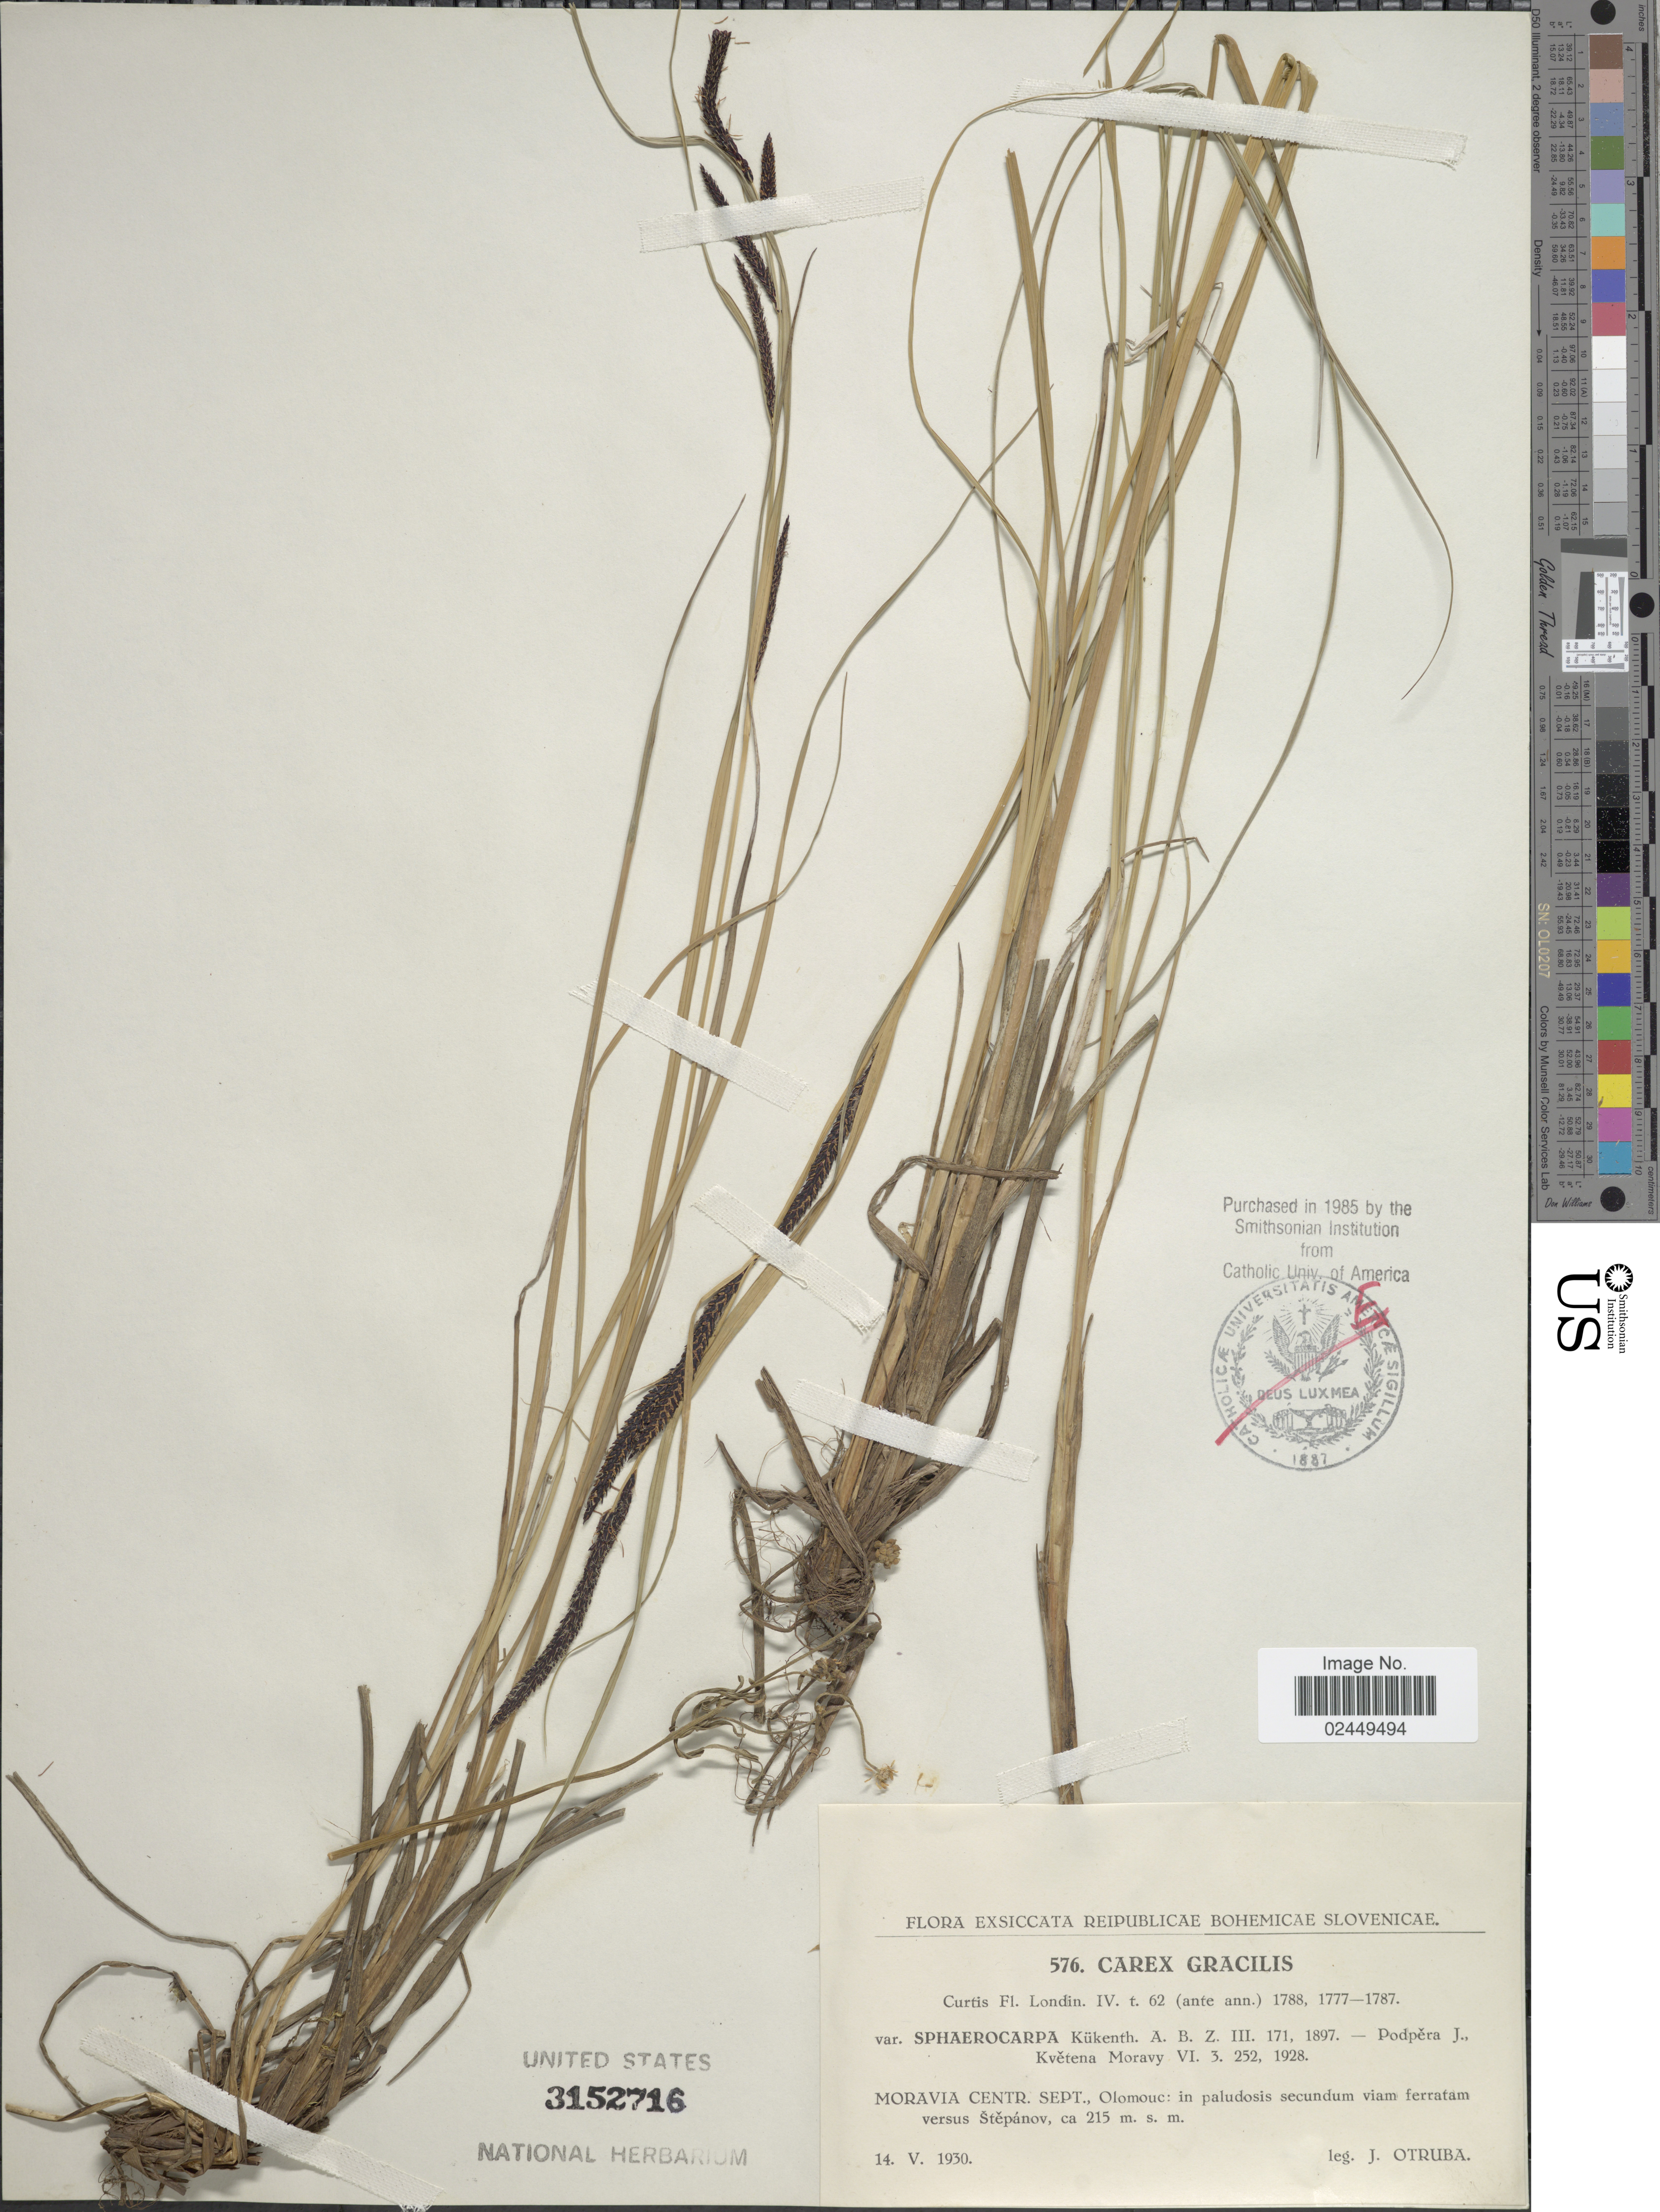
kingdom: Plantae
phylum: Tracheophyta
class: Liliopsida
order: Poales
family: Cyperaceae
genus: Carex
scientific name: Carex acuta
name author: L.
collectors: J. Otruba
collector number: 576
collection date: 1930-05-14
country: Czechia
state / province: Olomouc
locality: Reipublicae Bohemicae Slovenicae. Moravoa Centr. Sept., Olomouc: in paludosis secundum viam ferratam versus Stepanov.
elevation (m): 215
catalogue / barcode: US 3152716